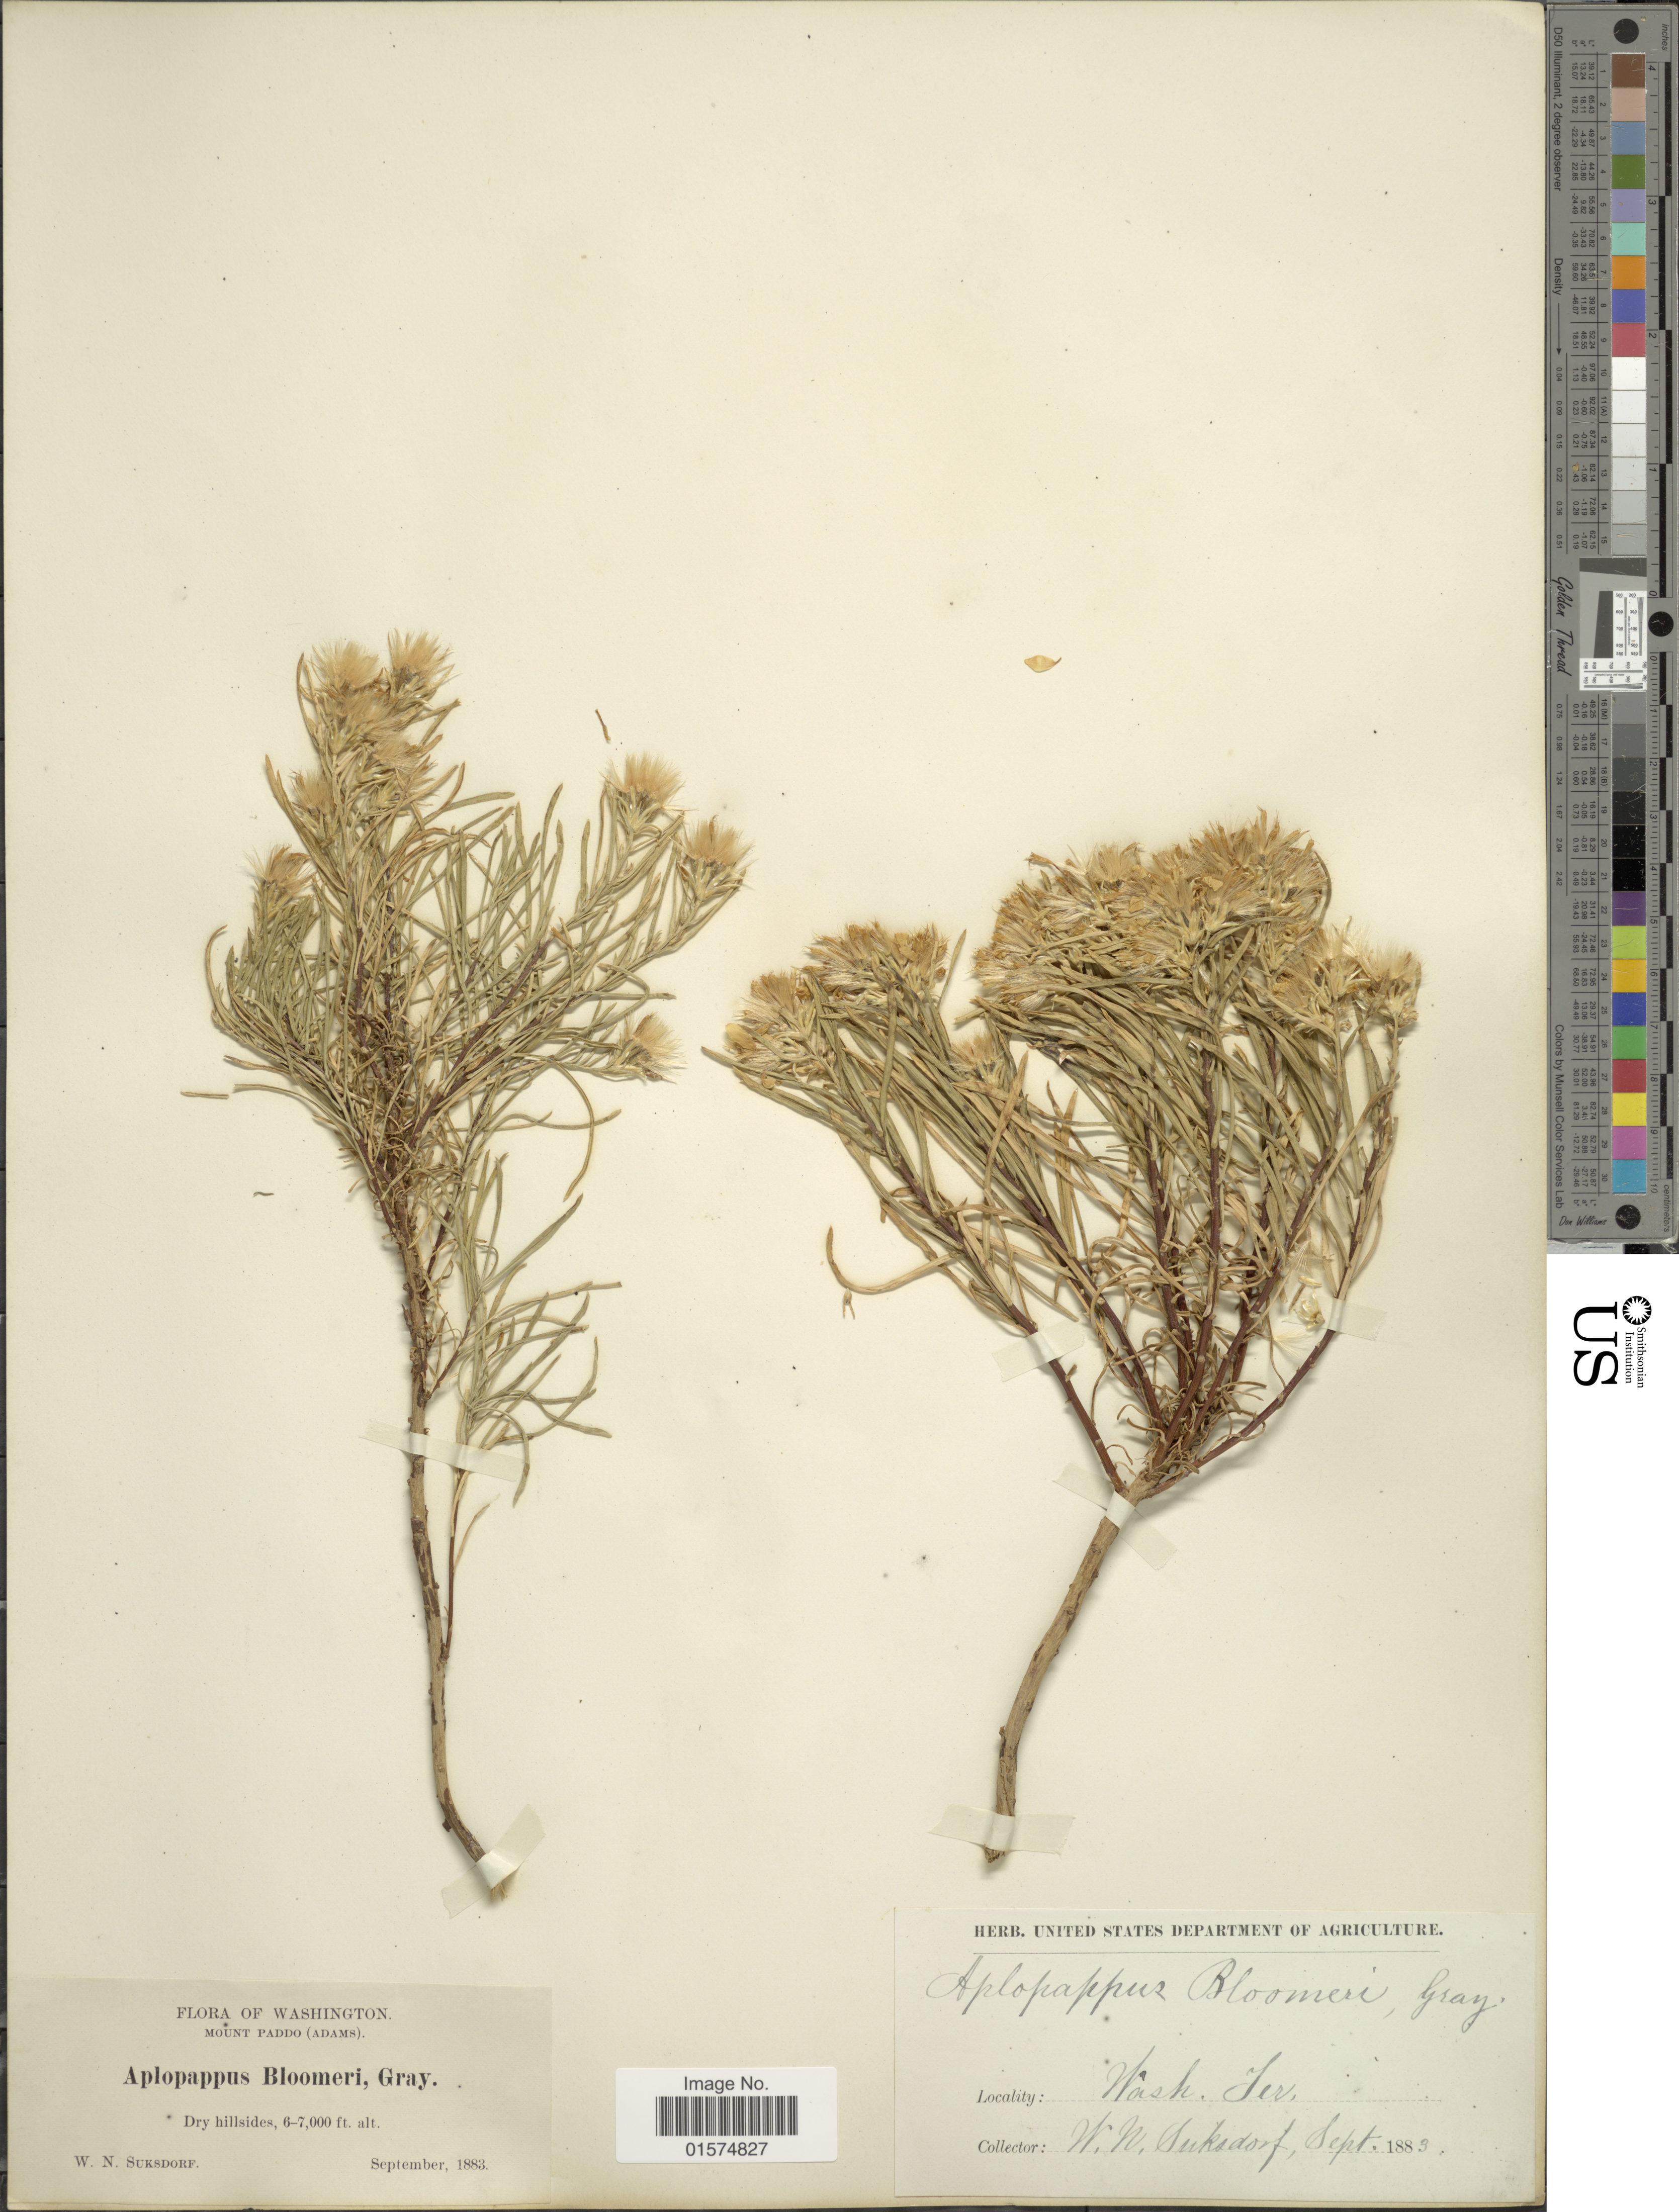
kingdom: Plantae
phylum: Tracheophyta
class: Magnoliopsida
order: Asterales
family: Asteraceae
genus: Ericameria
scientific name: Ericameria bloomeri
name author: (A. Gray) J.F. Macbr.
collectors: W. N. Suksdorf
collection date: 1883-09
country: United States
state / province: Washington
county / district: Skamania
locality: Mount Paddo (Adams). Wash. Ter.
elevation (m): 1829